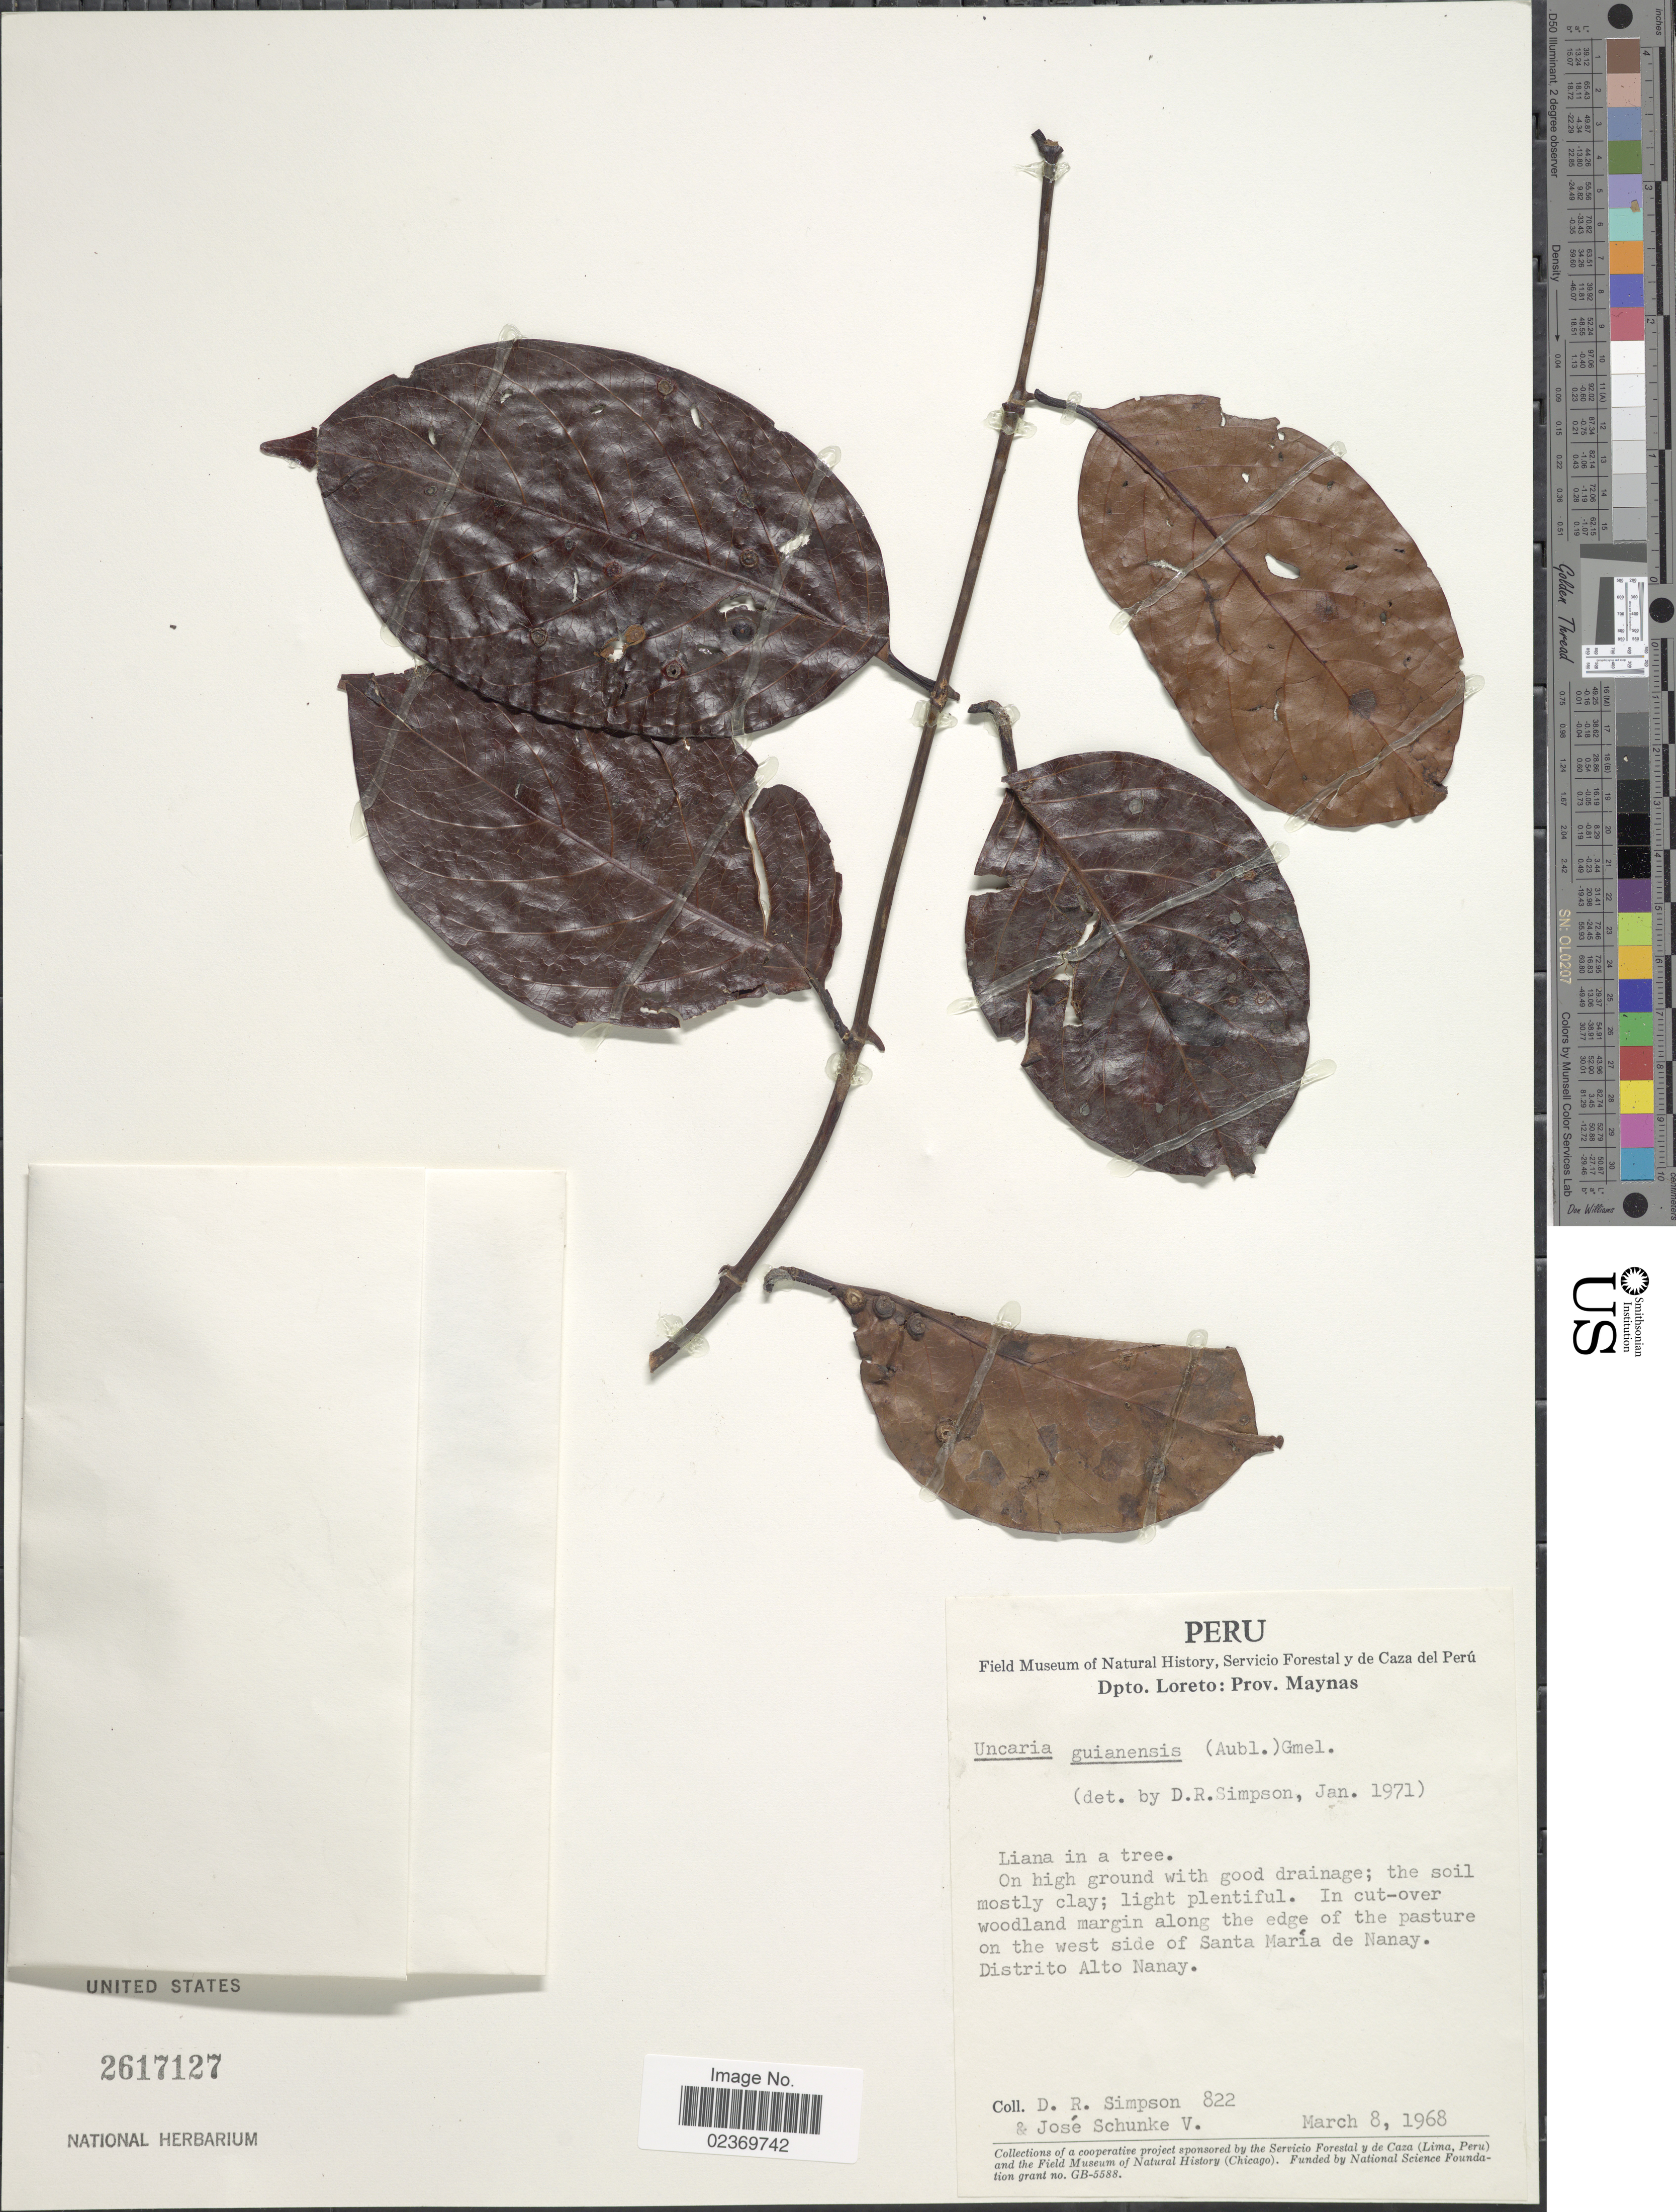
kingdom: Plantae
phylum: Tracheophyta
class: Magnoliopsida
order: Gentianales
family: Rubiaceae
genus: Uncaria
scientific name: Uncaria guianensis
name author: (Aubl.) J.F. Gmel.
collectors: D. R. Simpson & J. Schunke Vigo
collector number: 822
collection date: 1968-03-08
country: Peru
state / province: Loreto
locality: Prov. Maynas, in cut over woodland margin along the edge of the pasture on the west side of Santa Maria de Nanay. Distrito Alto Nanay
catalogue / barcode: US 2617127